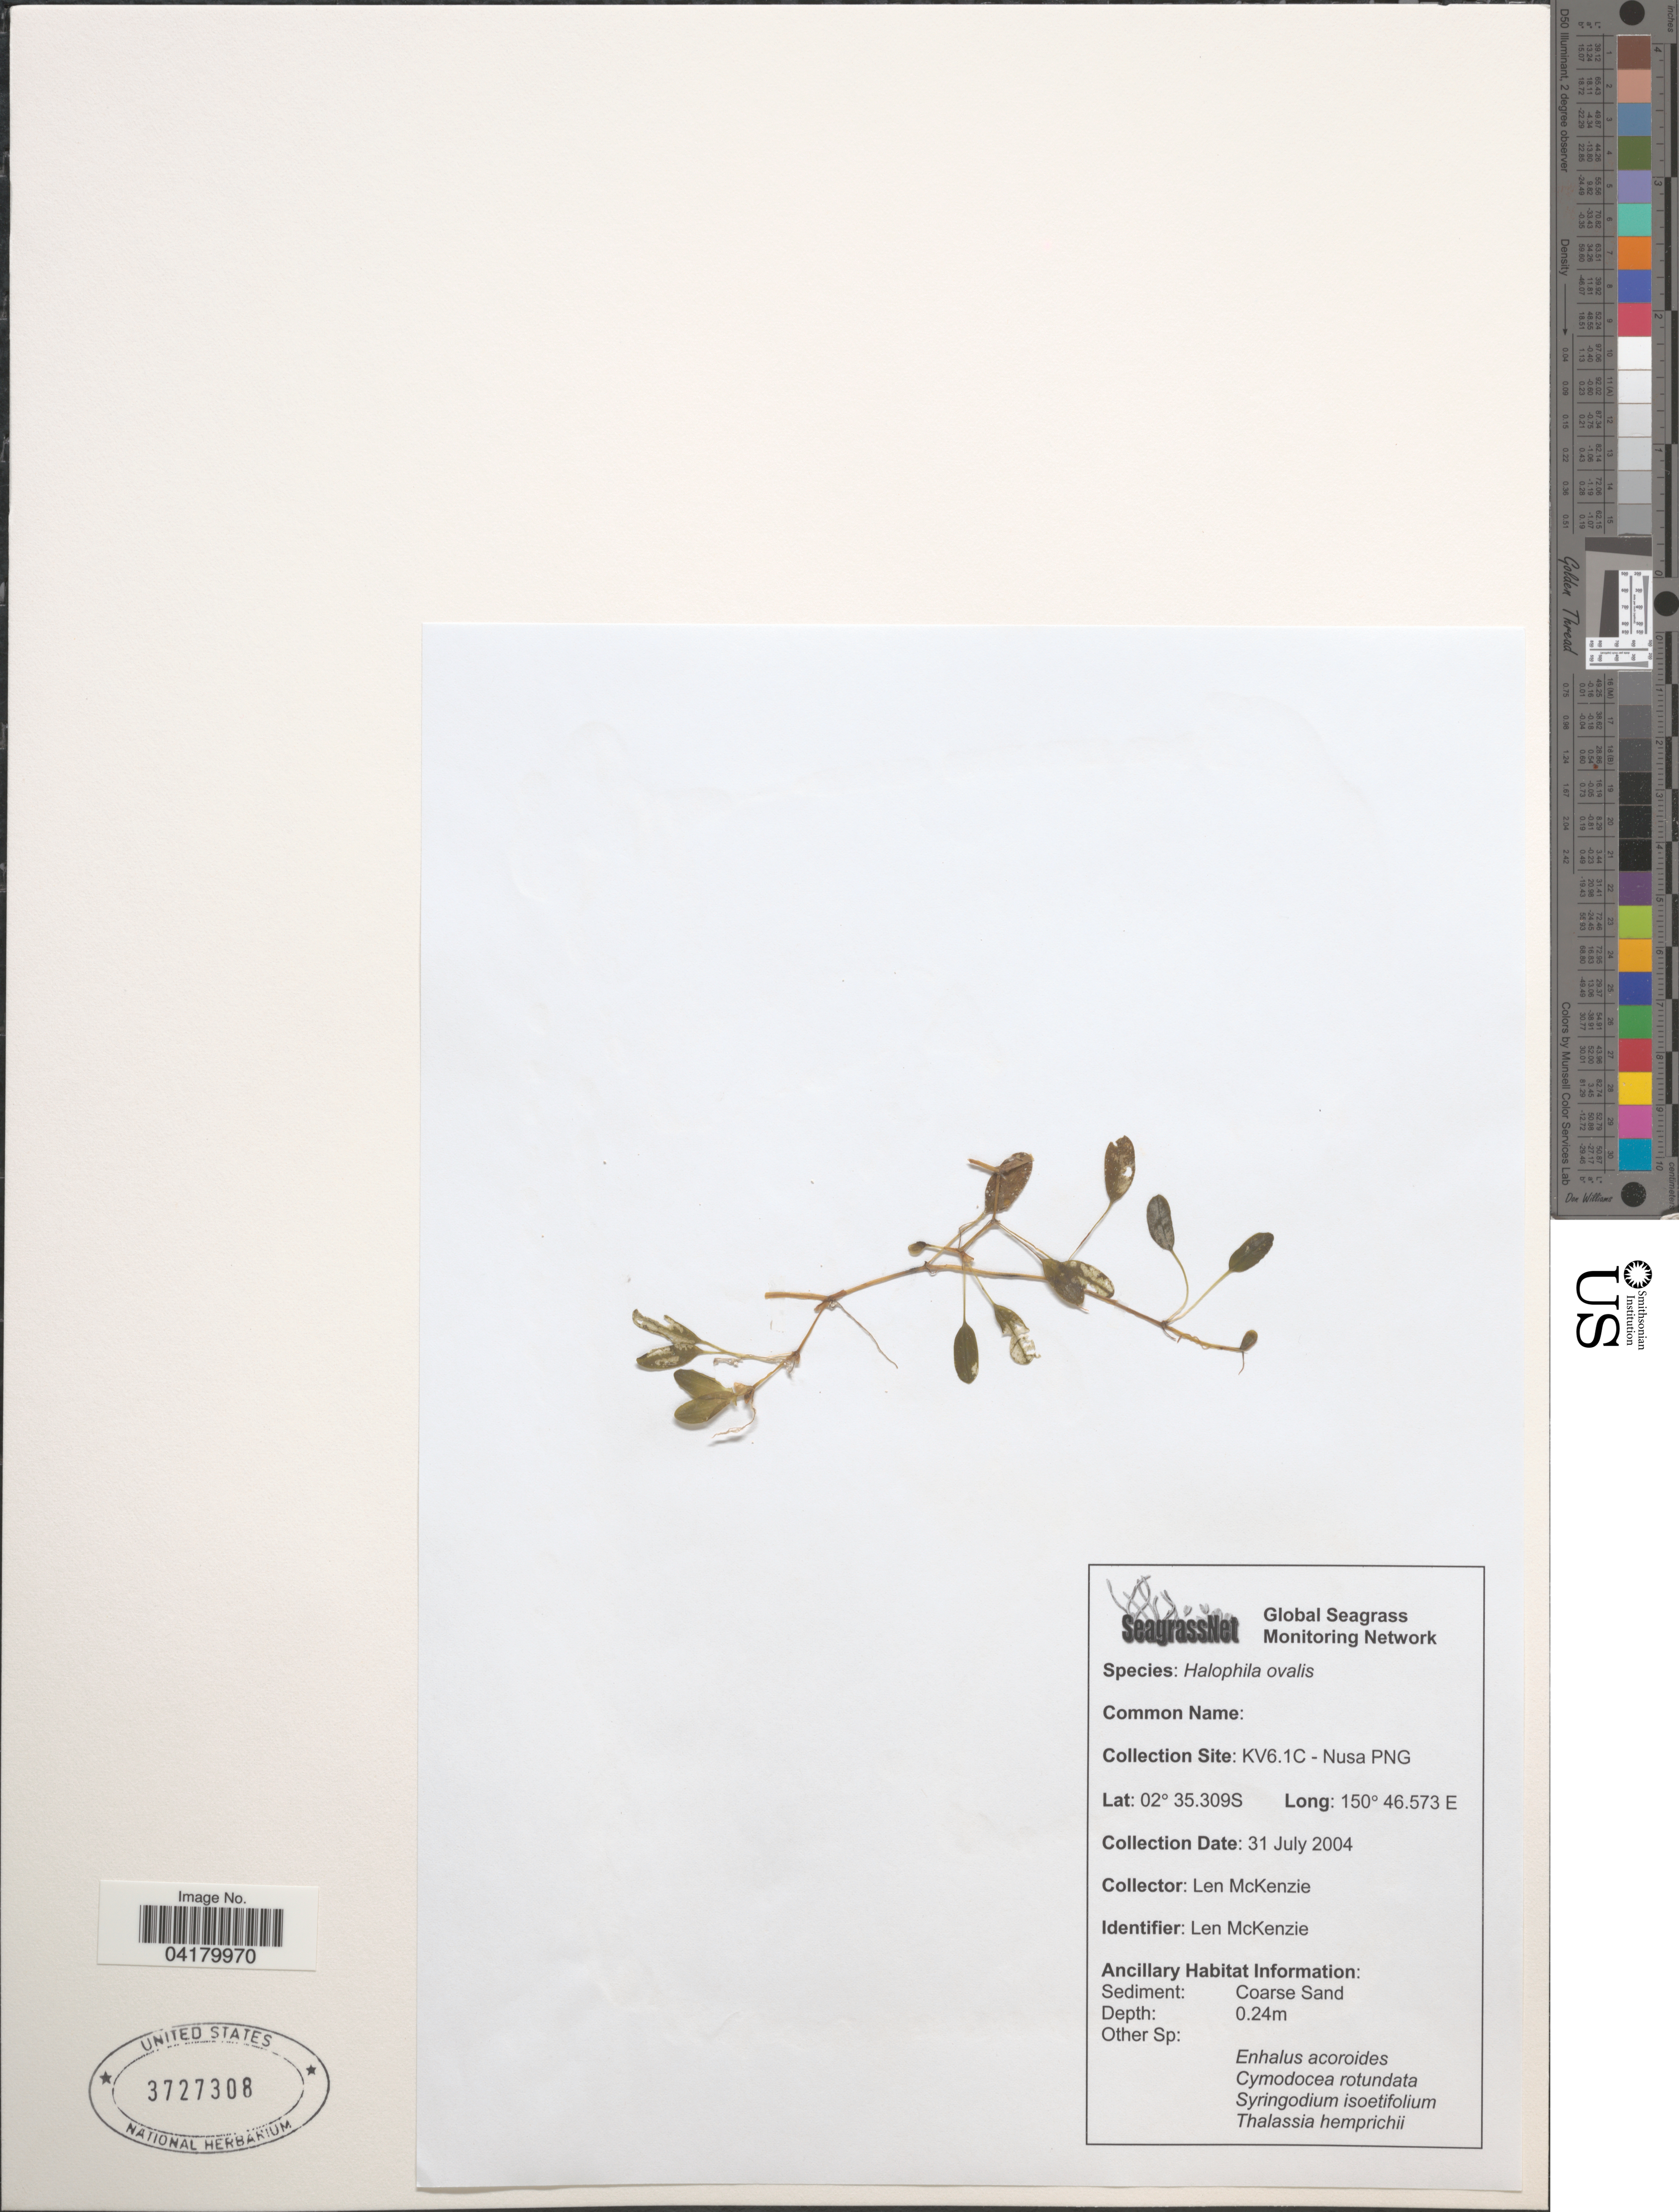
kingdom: Plantae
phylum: Tracheophyta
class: Liliopsida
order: Alismatales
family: Hydrocharitaceae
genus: Halophila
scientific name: Halophila ovalis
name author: (R. Br.) Hook. f.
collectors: L. McKenzie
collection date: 2004-07-31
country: Papua New Guinea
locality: Collection Site: KV6.1C - Nusa PNG.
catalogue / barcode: US 3727308